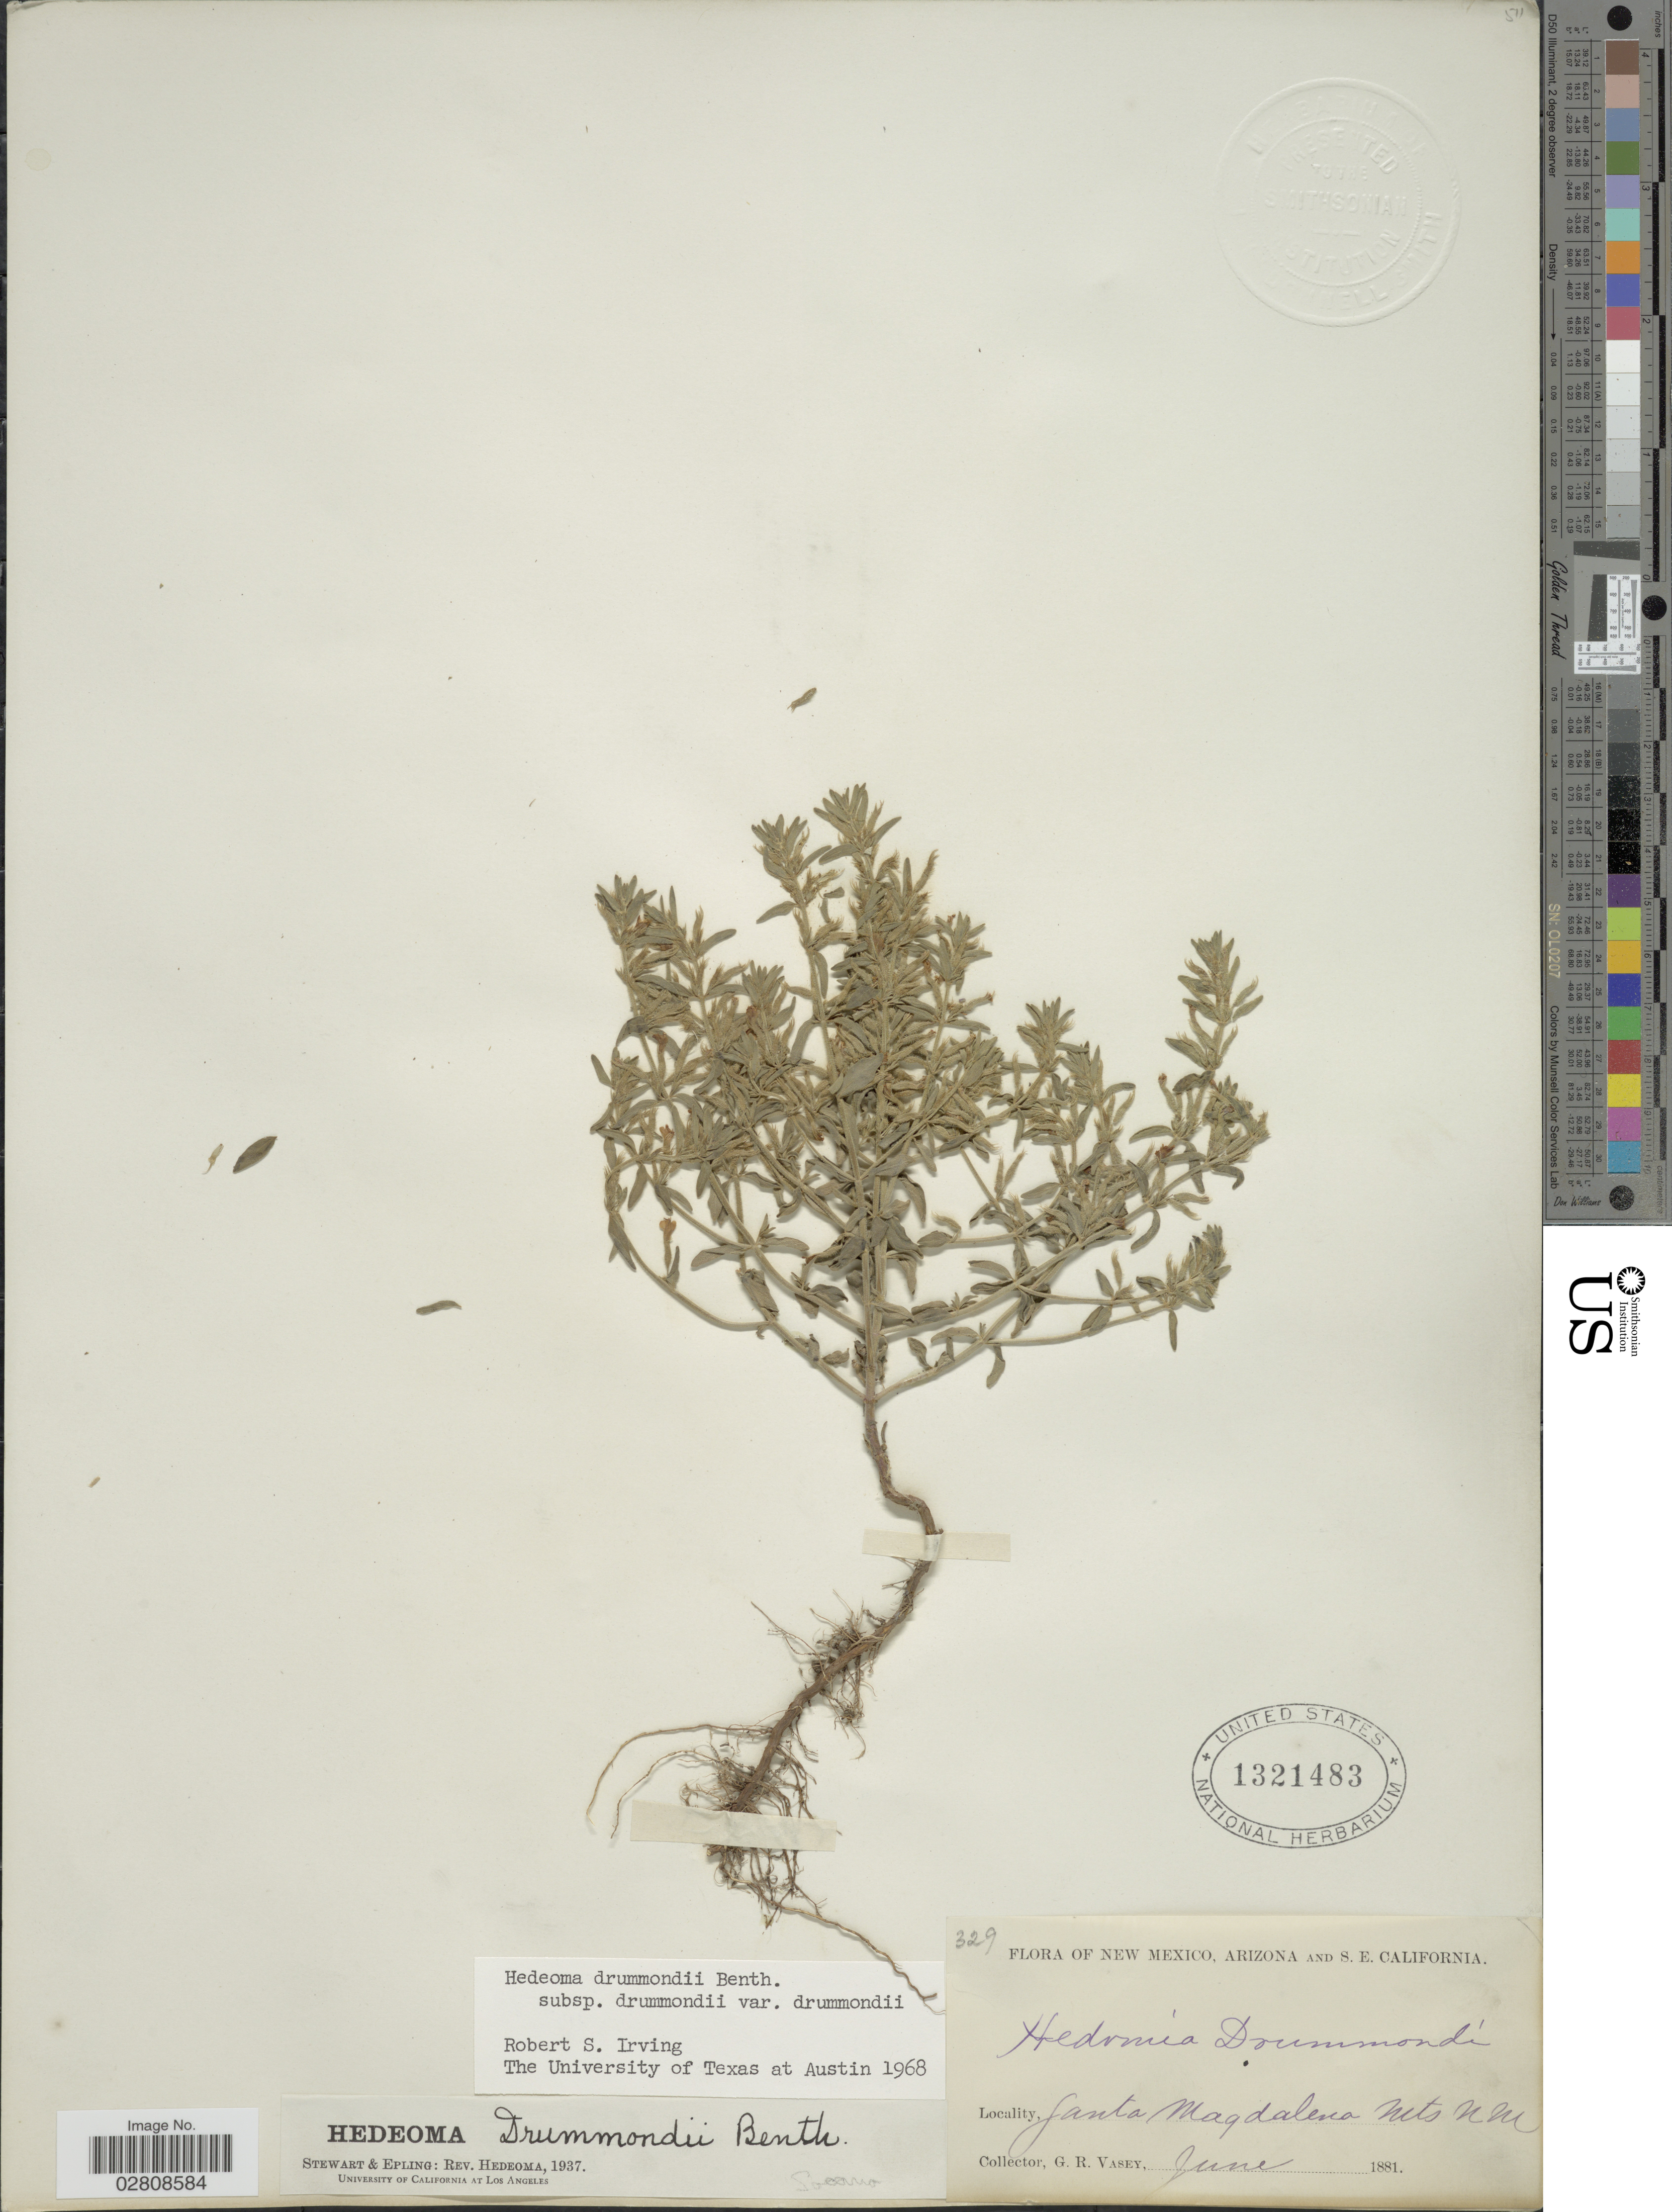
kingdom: Plantae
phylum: Tracheophyta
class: Magnoliopsida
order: Lamiales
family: Lamiaceae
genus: Hedeoma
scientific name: Hedeoma drummondii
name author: Benth.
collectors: G. R. Vasey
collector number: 329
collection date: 1881-06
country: United States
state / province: New Mexico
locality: Santa Magdalena Mts.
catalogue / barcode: US 1321483